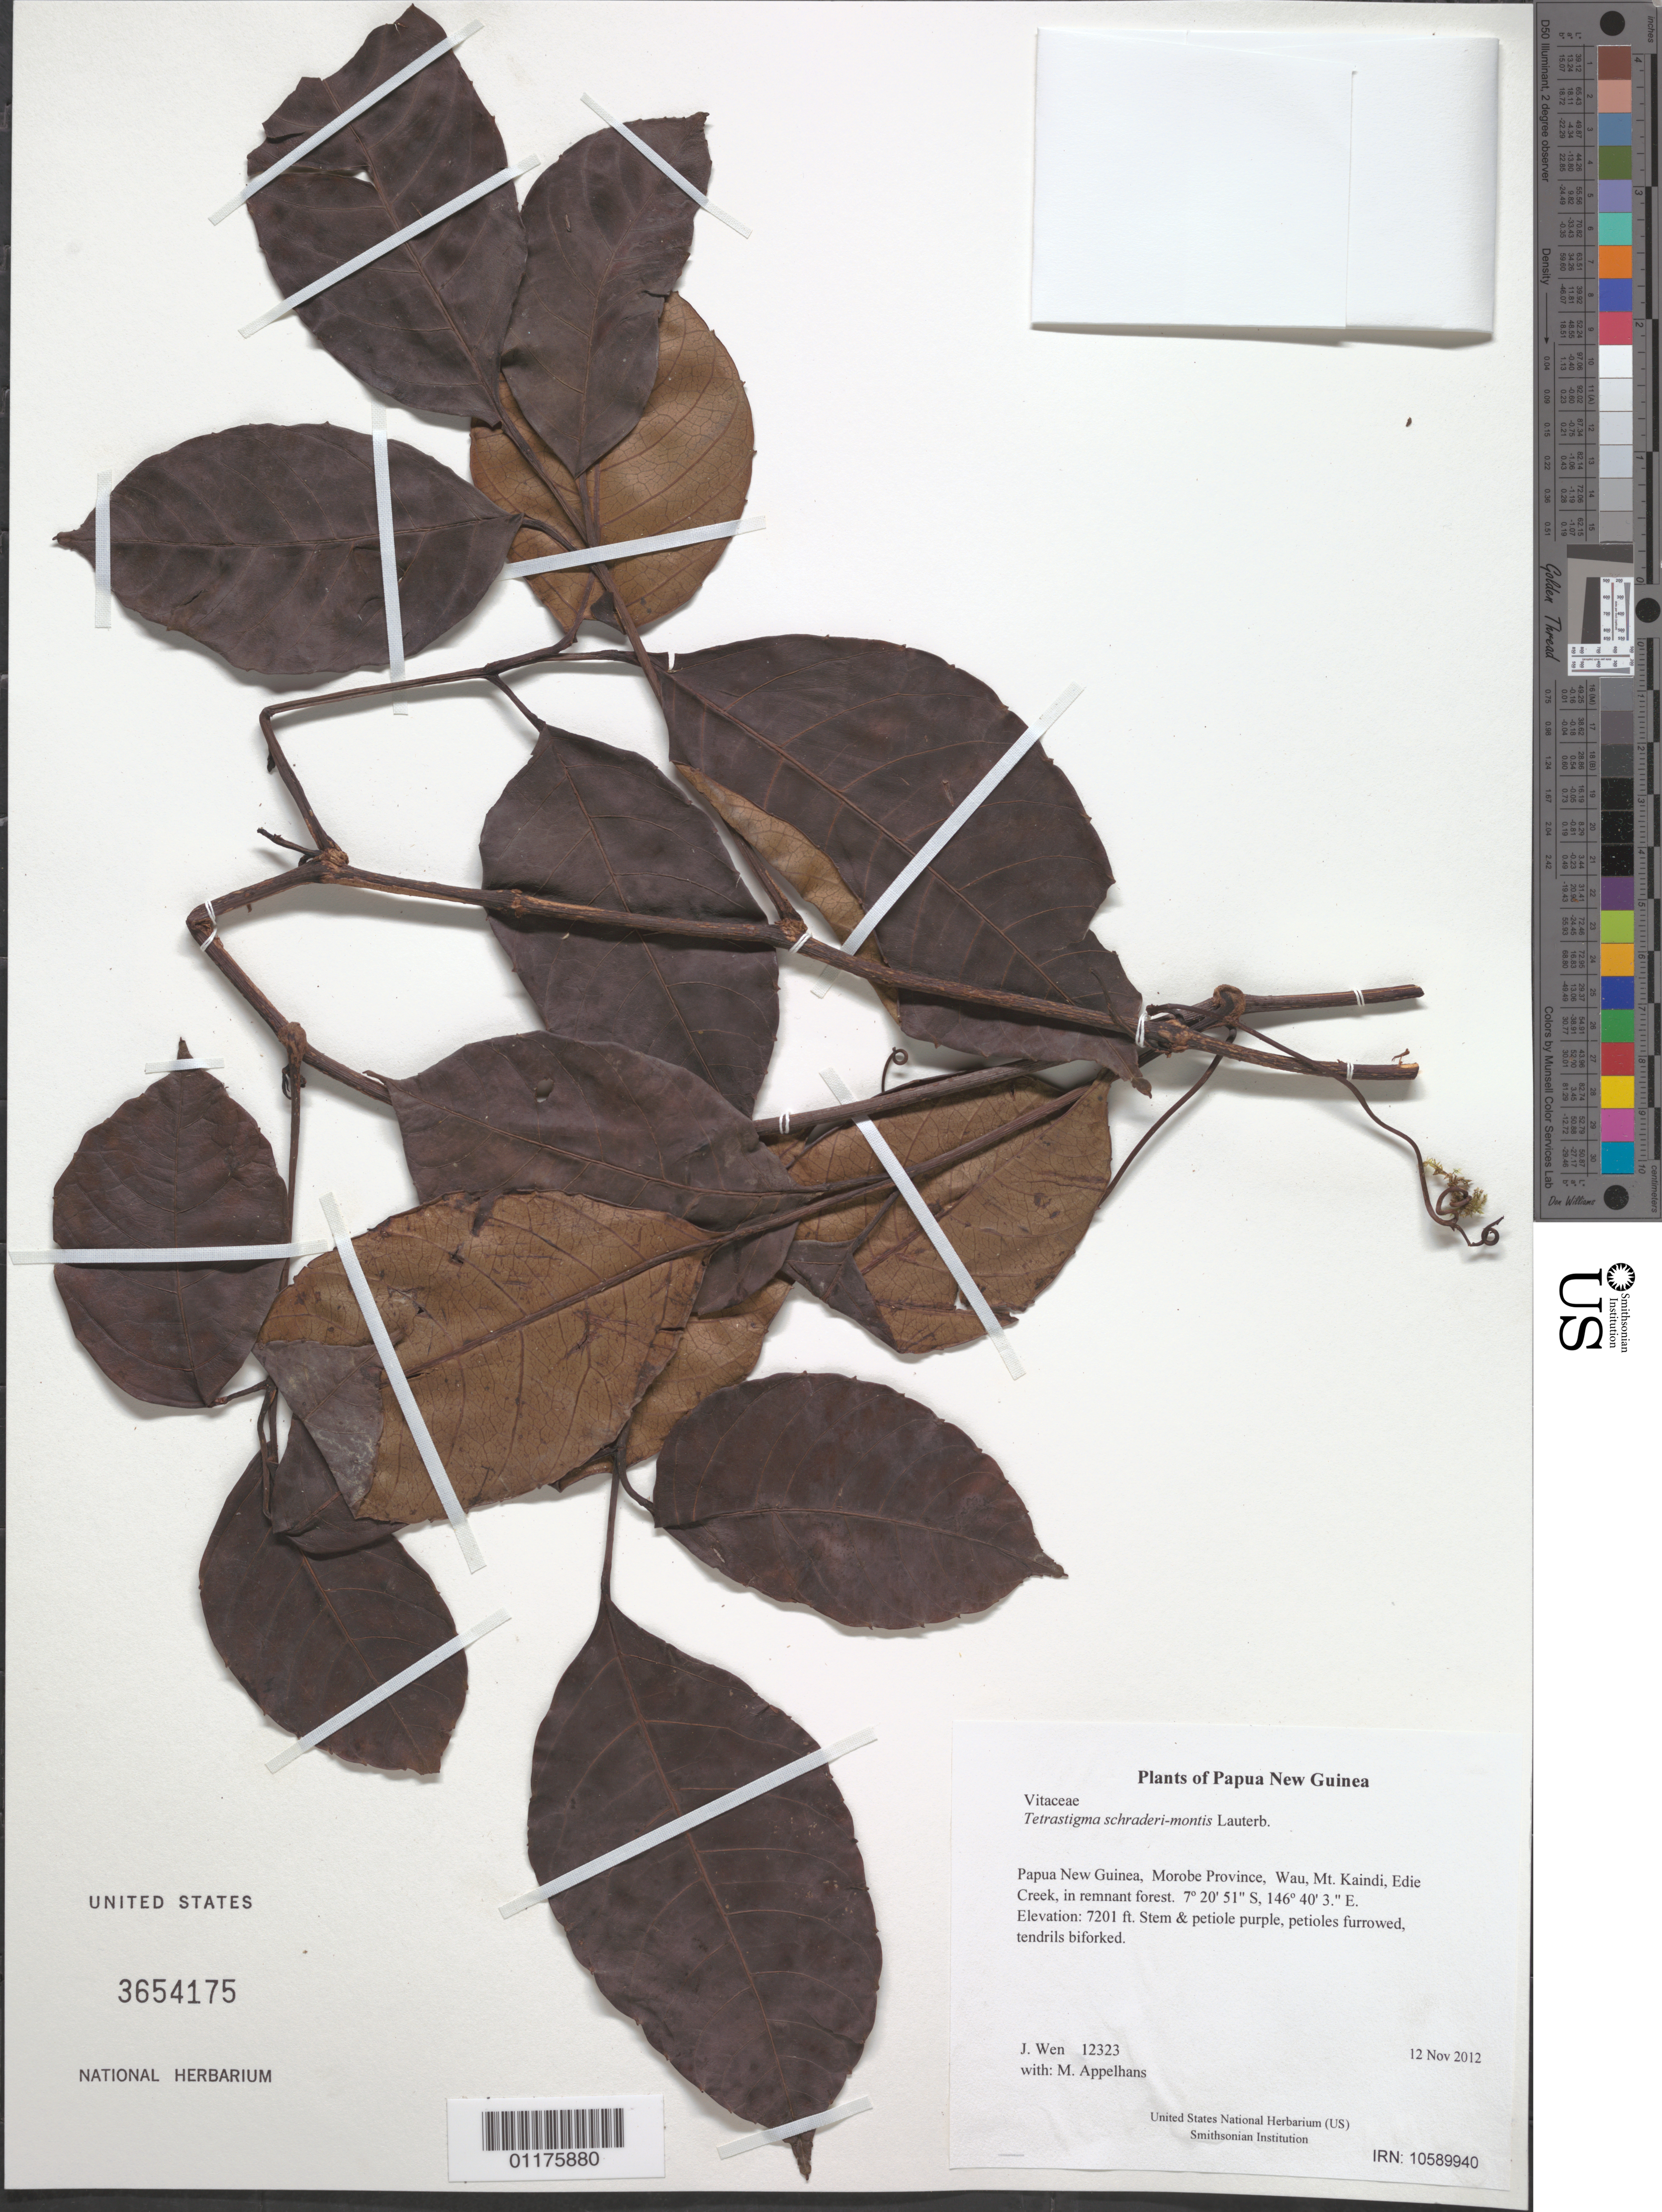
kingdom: Plantae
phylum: Tracheophyta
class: Magnoliopsida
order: Vitales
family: Vitaceae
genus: Tetrastigma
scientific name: Tetrastigma schraderi-montis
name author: Lauterb.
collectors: M. Appelhans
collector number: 12323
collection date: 2012-11-12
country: Papua New Guinea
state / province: Morobe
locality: Wau, Mt. Kaindi, Edie Creek, in remnant forest.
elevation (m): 2195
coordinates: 07 20.859 S, 146 40.061 E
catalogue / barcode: US 3654175